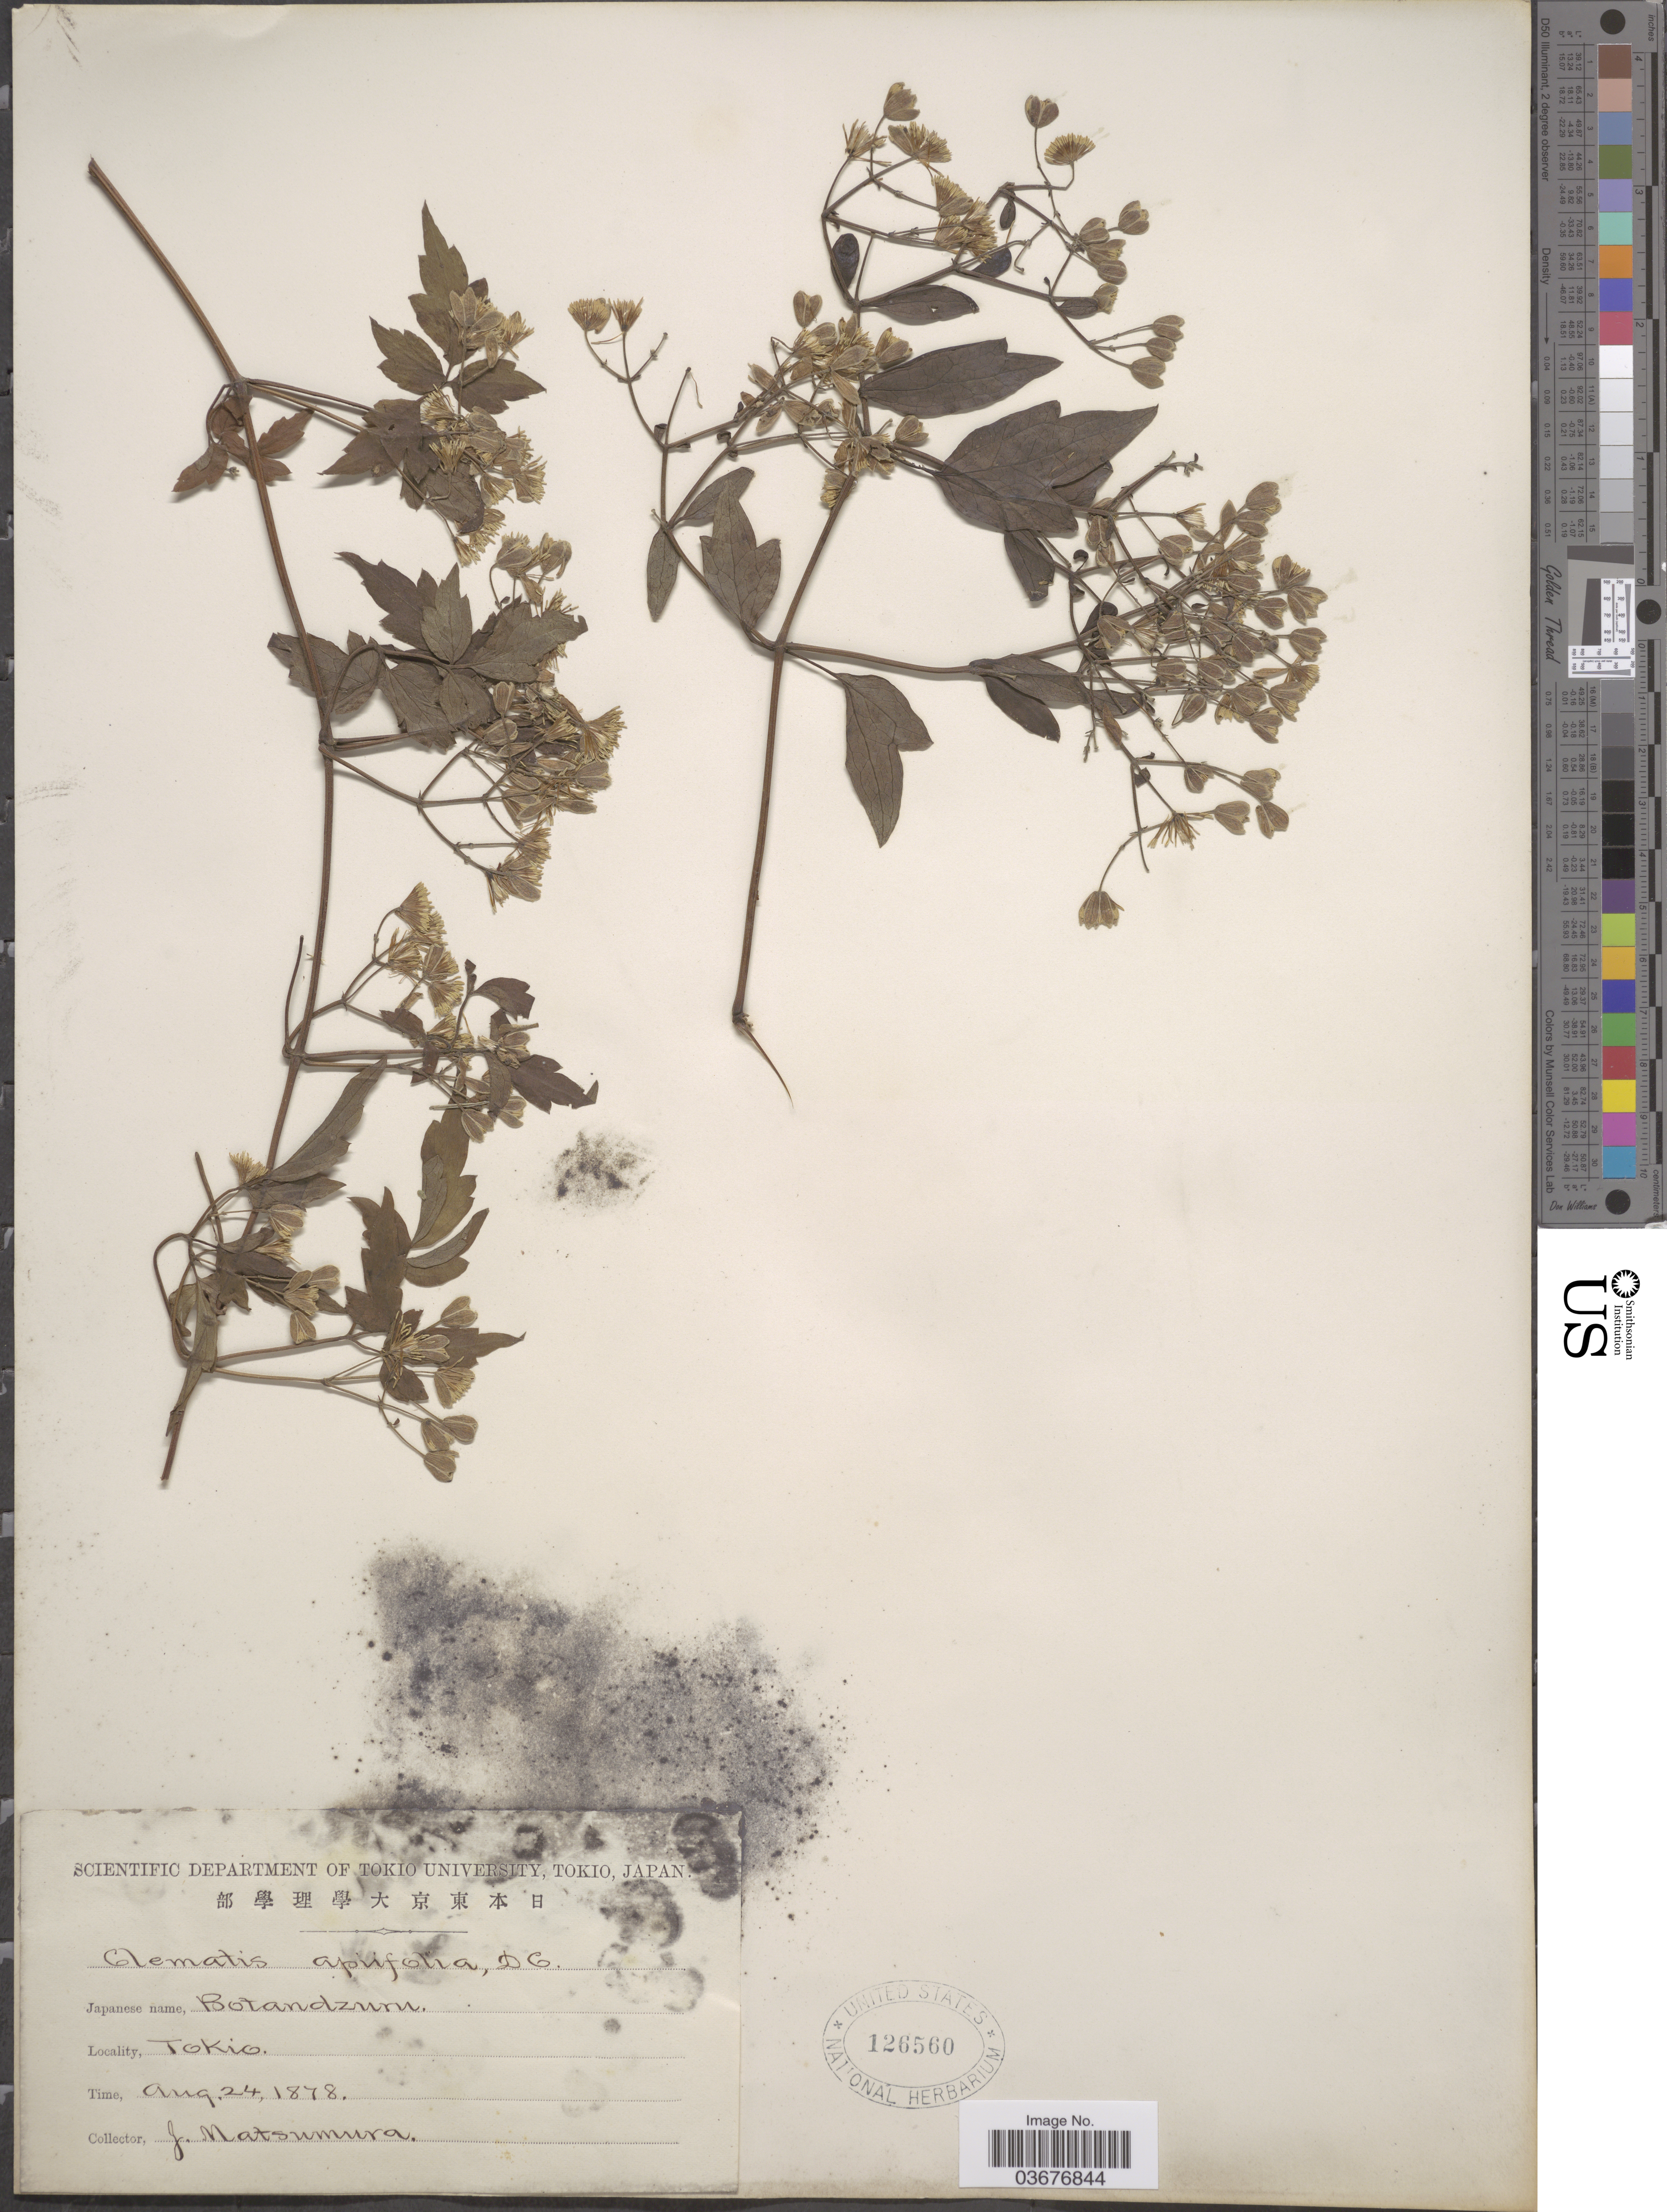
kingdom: Plantae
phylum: Tracheophyta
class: Magnoliopsida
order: Ranunculales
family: Ranunculaceae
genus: Clematis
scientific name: Clematis apiifolia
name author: DC.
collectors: J. Matsumura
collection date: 1878-08-24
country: Japan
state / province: Tokyo, Federal City of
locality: Tokio.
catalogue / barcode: US 126560